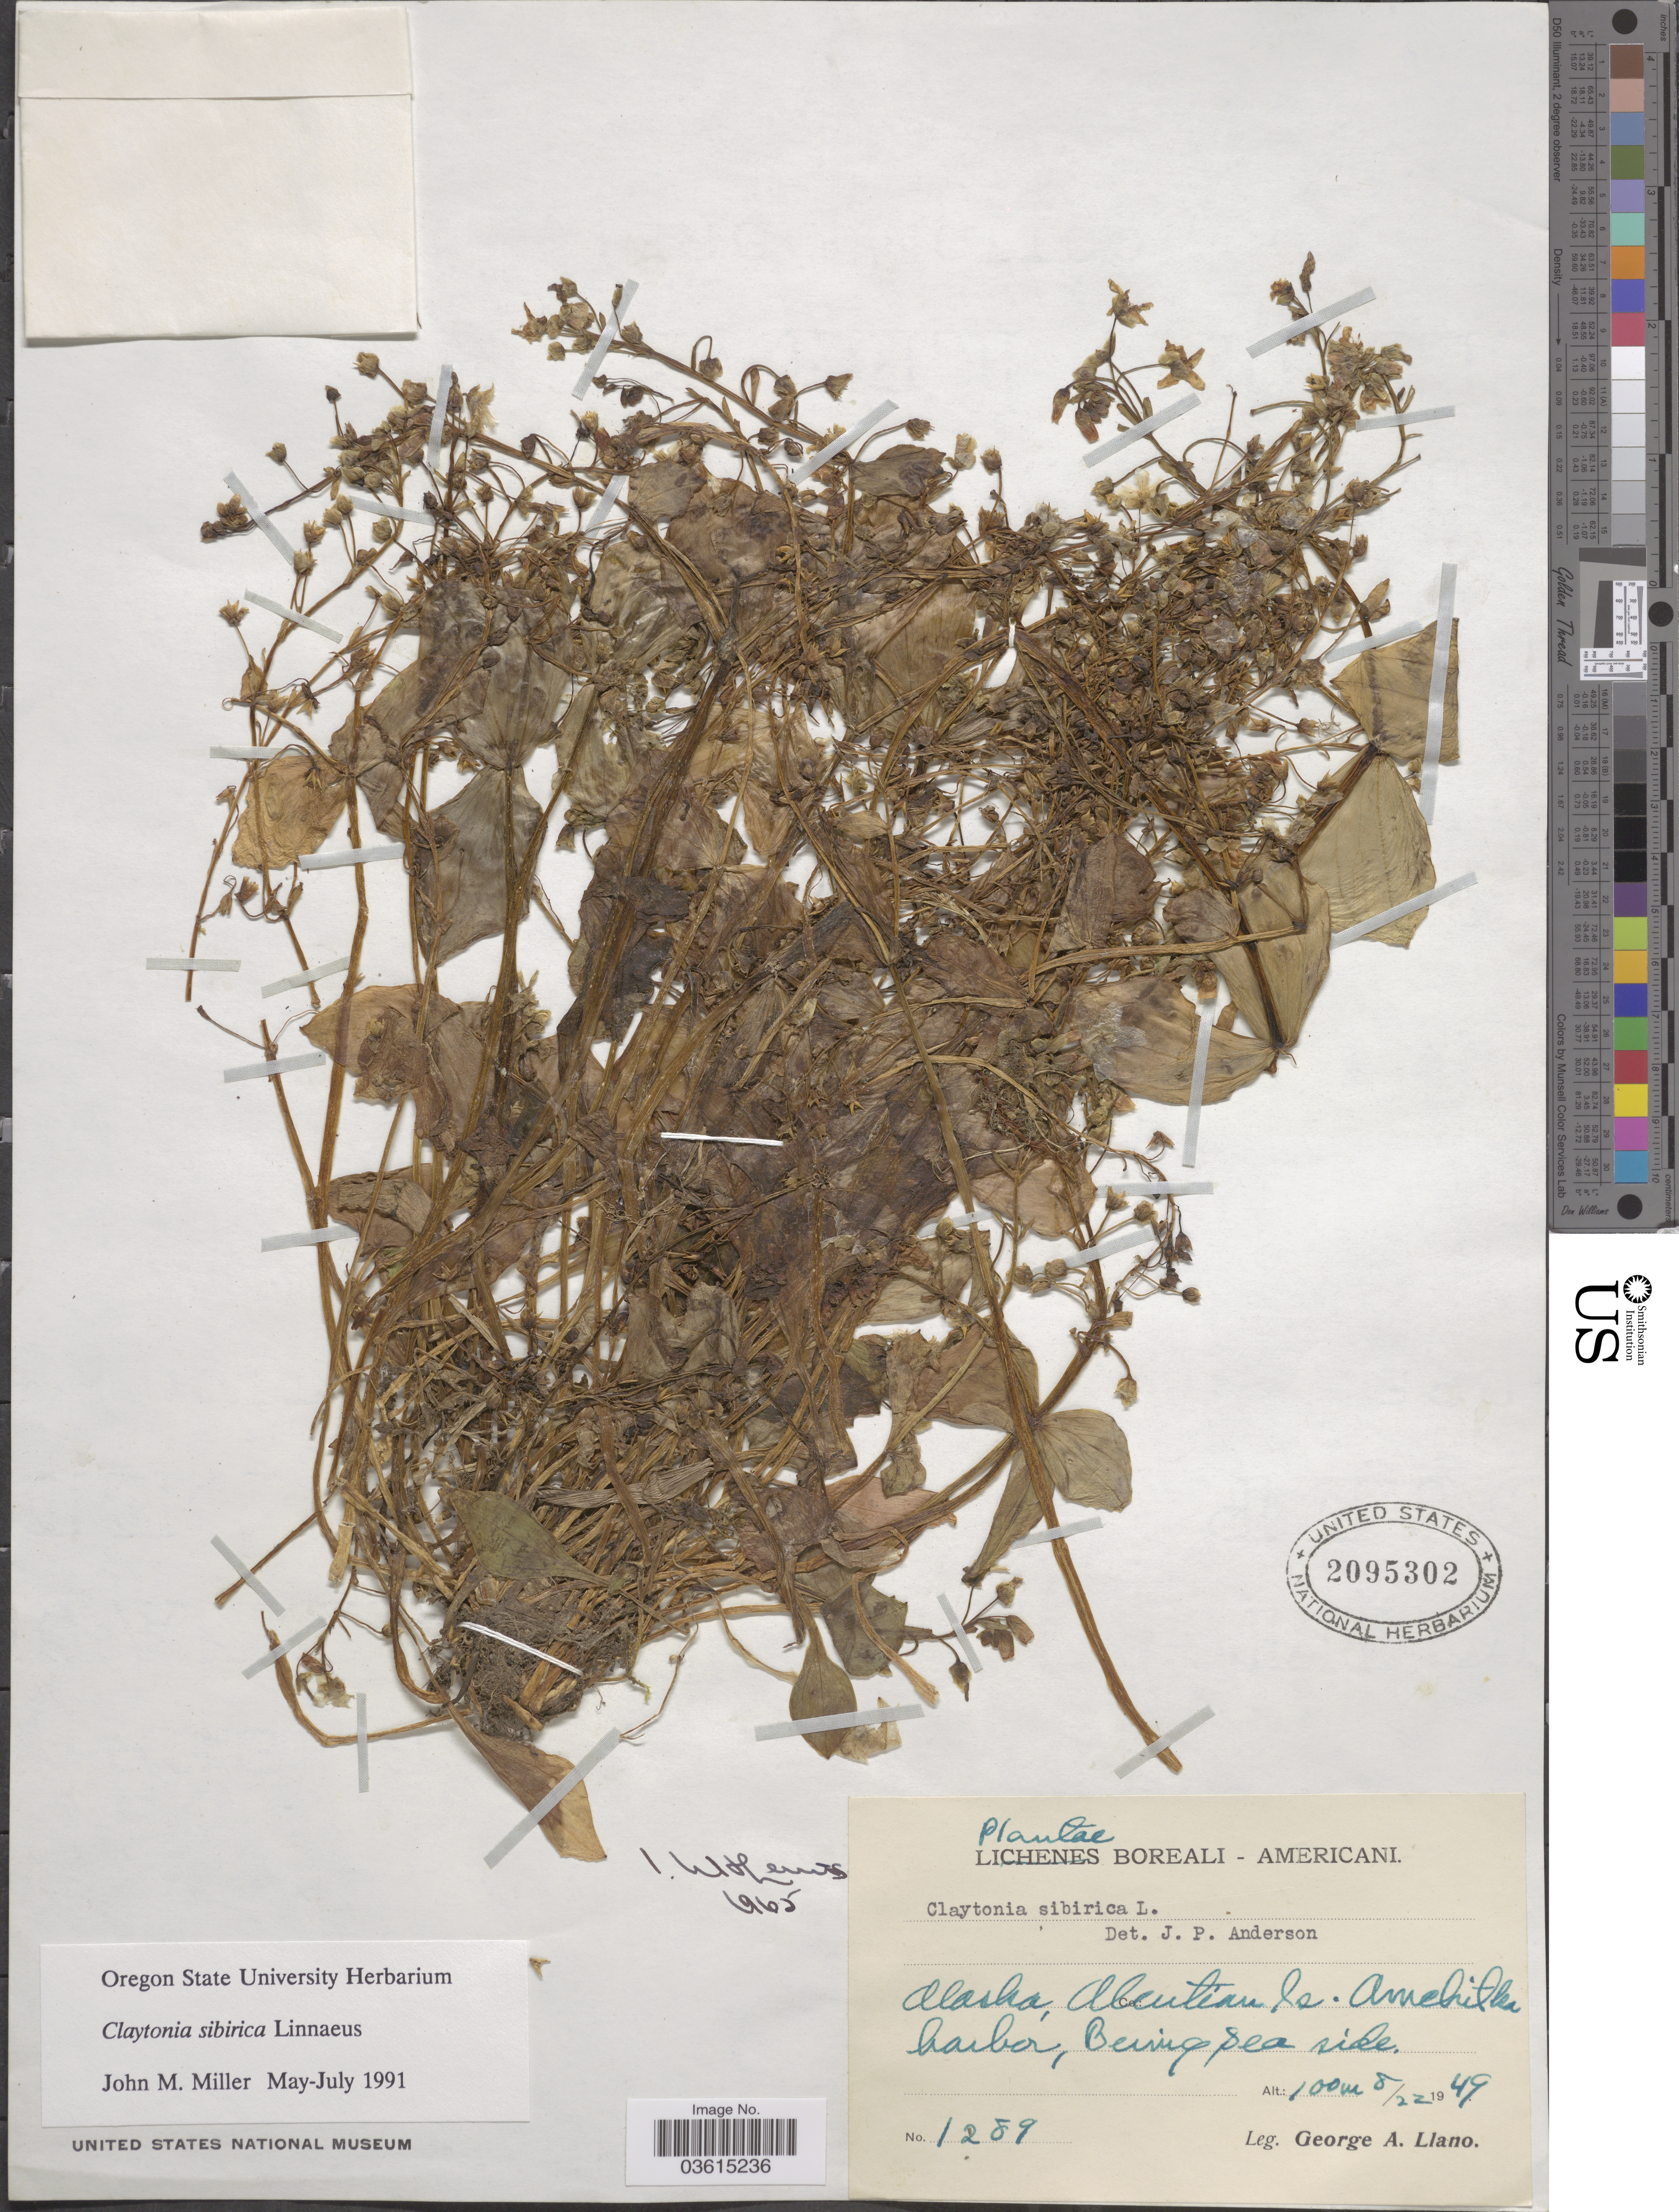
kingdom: Plantae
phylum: Tracheophyta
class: Magnoliopsida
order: Caryophyllales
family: Montiaceae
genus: Claytonia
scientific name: Claytonia sibirica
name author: L.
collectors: G. Llano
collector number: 1289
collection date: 1949-08-22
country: United States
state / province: Alaska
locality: Boreali - Americani. Aleutian Is. Amchitka harbor, Bering Sea side.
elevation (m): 100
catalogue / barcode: US 2095302